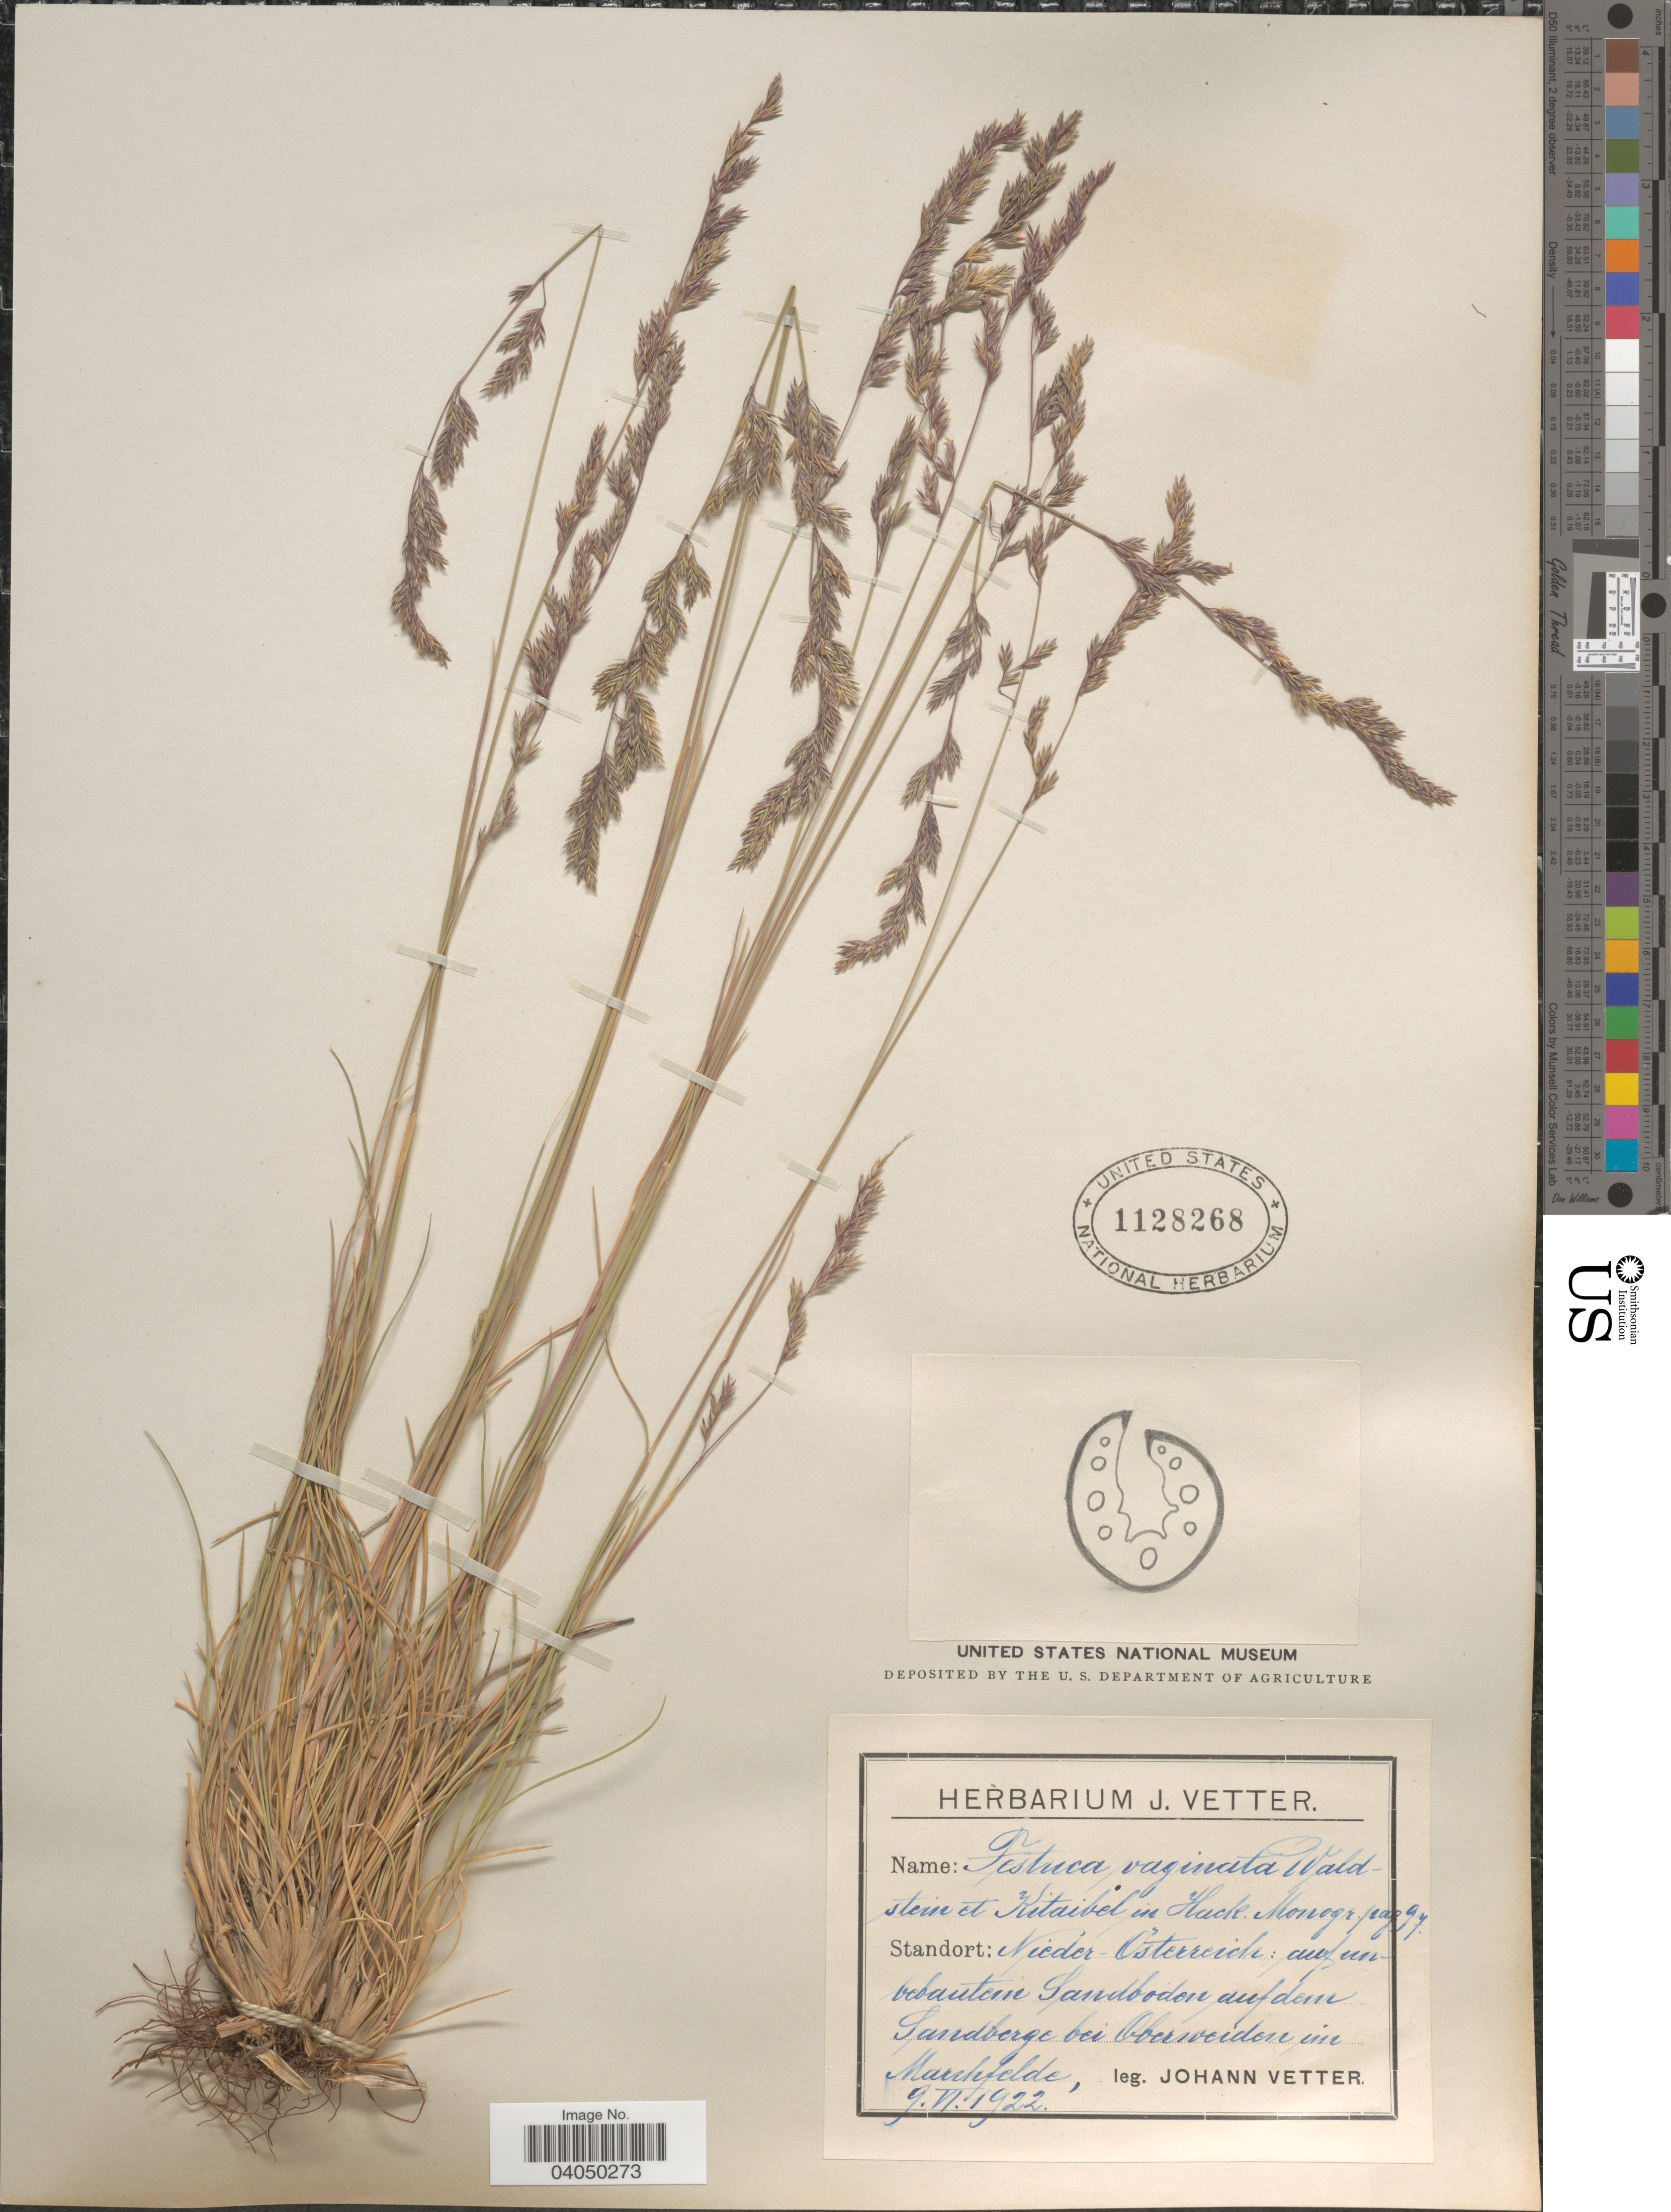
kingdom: Plantae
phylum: Tracheophyta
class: Liliopsida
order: Poales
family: Poaceae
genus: Festuca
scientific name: Festuca vaginata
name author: Waldst. & Kit. ex Willd.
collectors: J. Vetter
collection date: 1922-06-09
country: Austria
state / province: Niederosterreich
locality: Auf unbebautem Sandboden auf dem Sandberge bei Oberweiden im Marchfelde.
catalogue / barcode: US 1128268